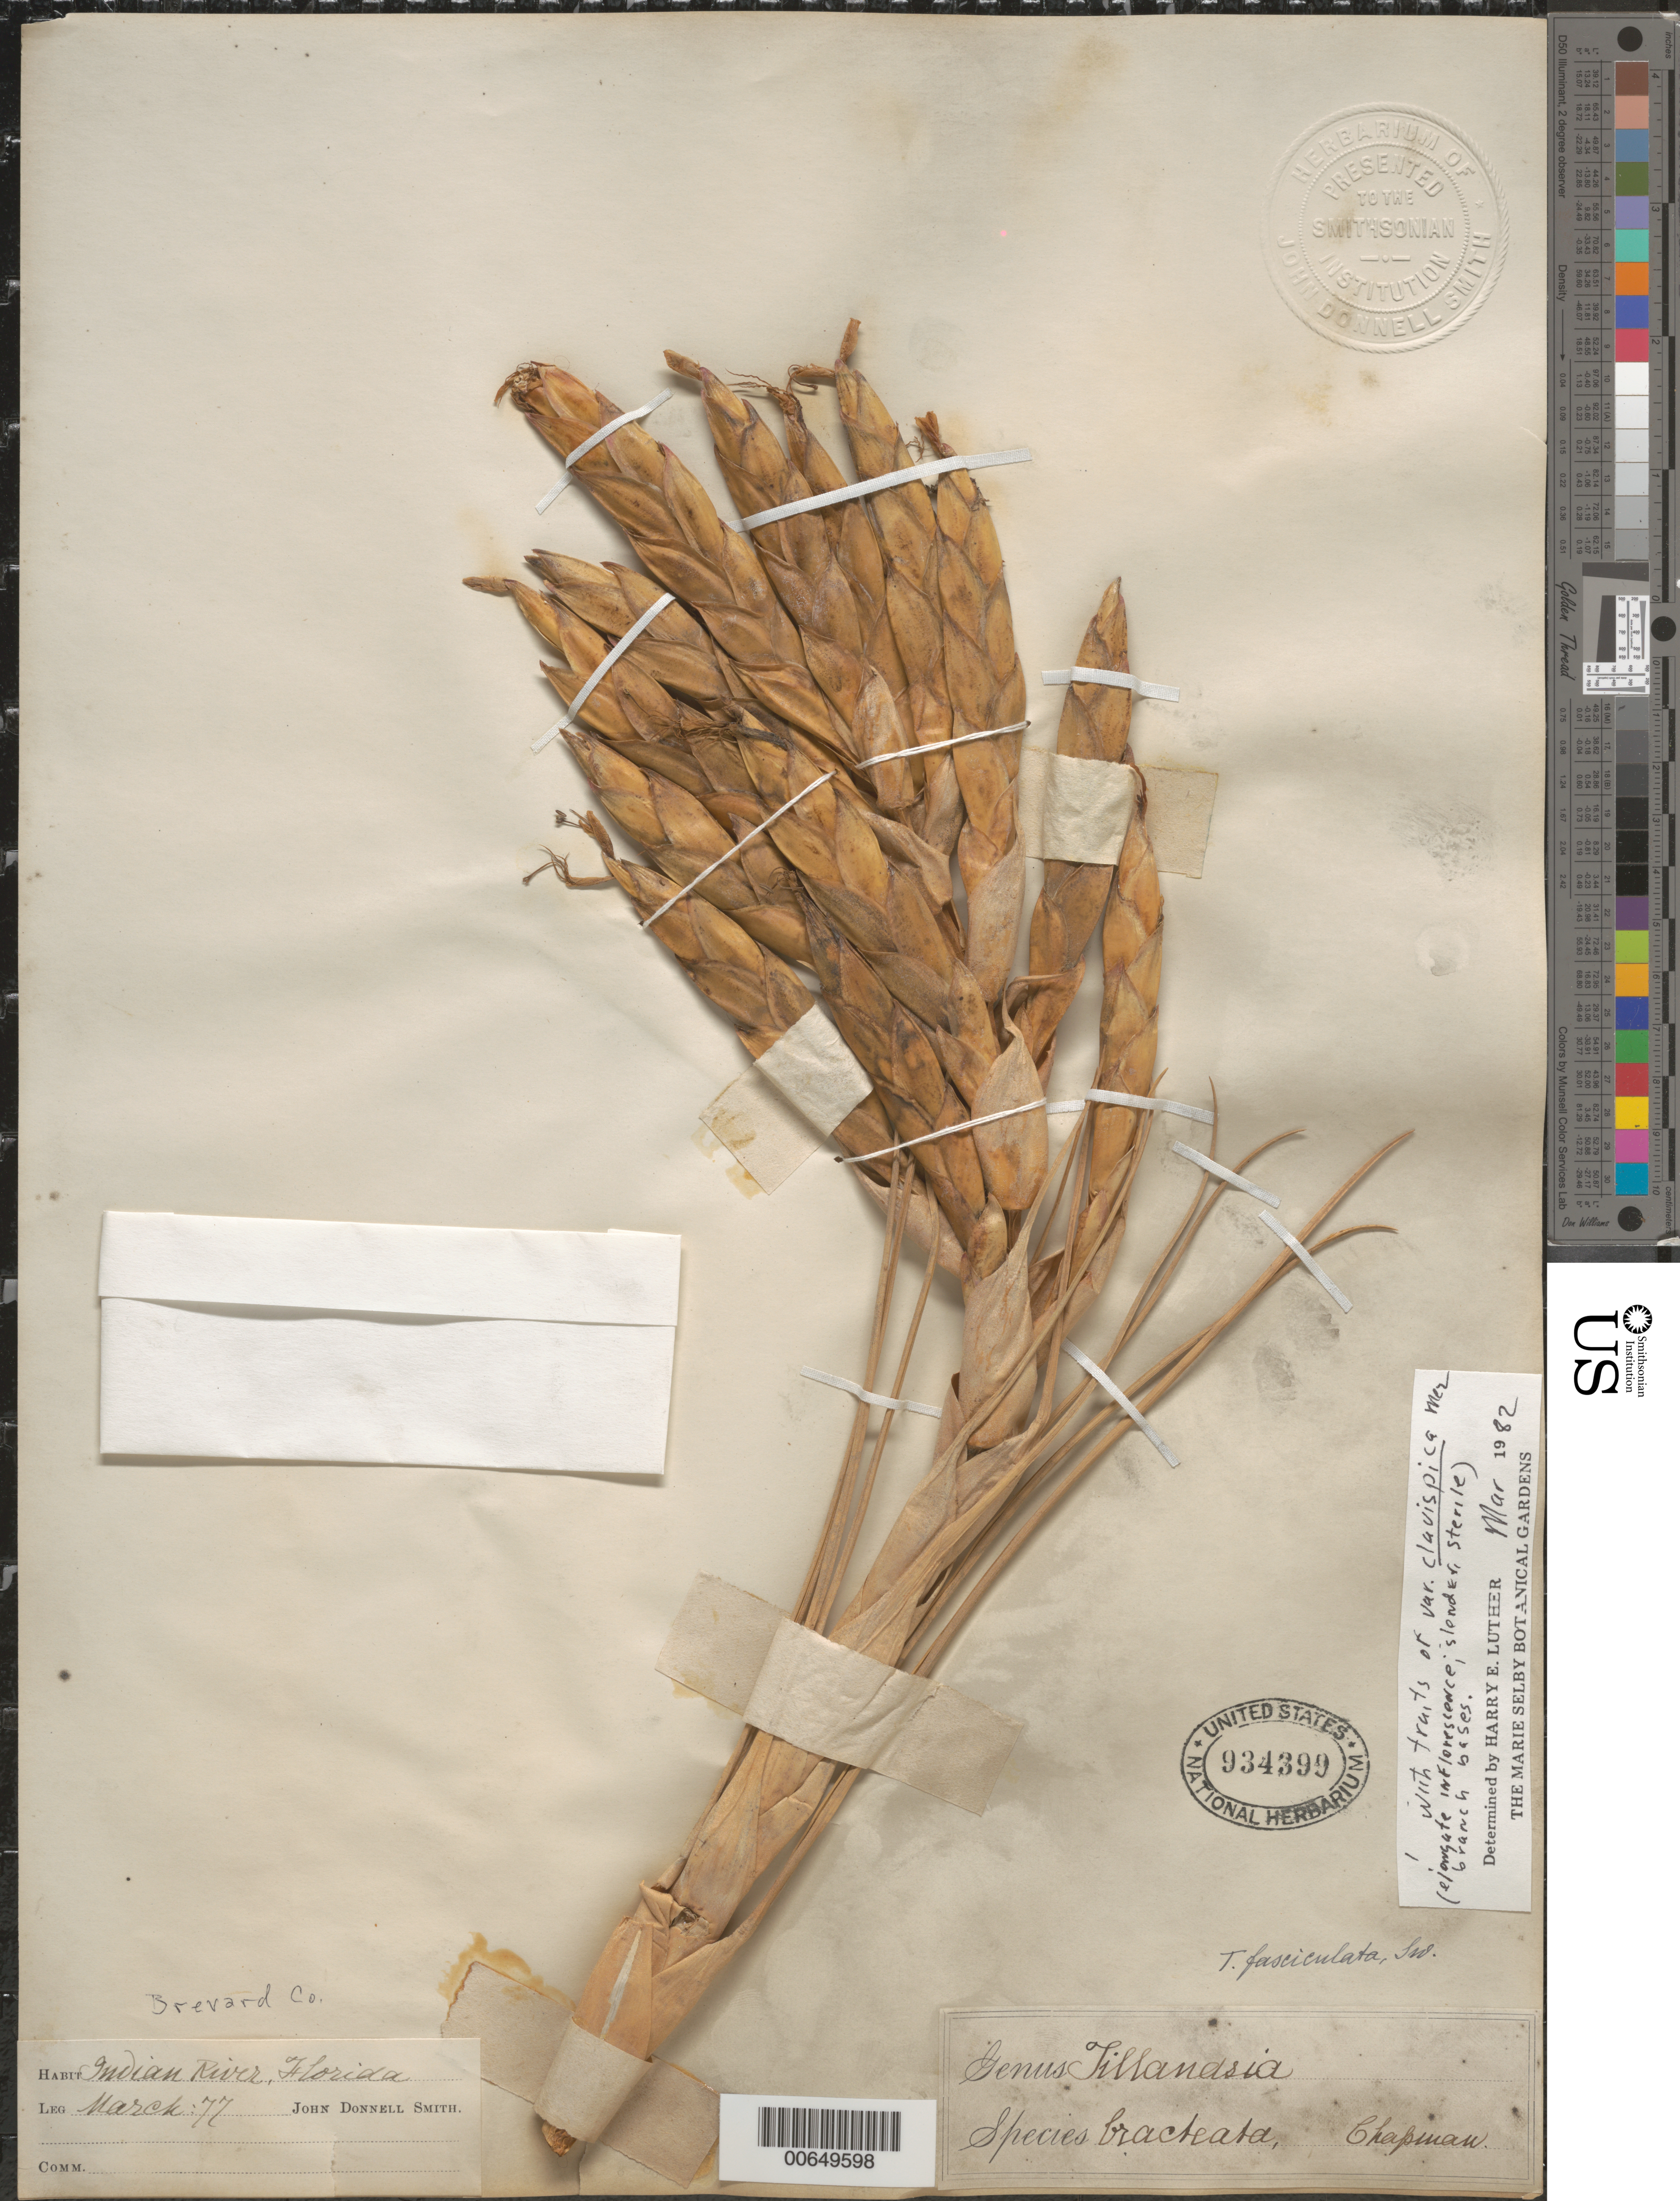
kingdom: Plantae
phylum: Tracheophyta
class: Liliopsida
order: Poales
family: Bromeliaceae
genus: Tillandsia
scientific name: Tillandsia fasciculata var. clavispica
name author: Sw.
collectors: J. Donnell Smith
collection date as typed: Mar 1877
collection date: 1877-03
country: United States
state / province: Florida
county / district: Brevard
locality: Indian River.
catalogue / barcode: US 934399